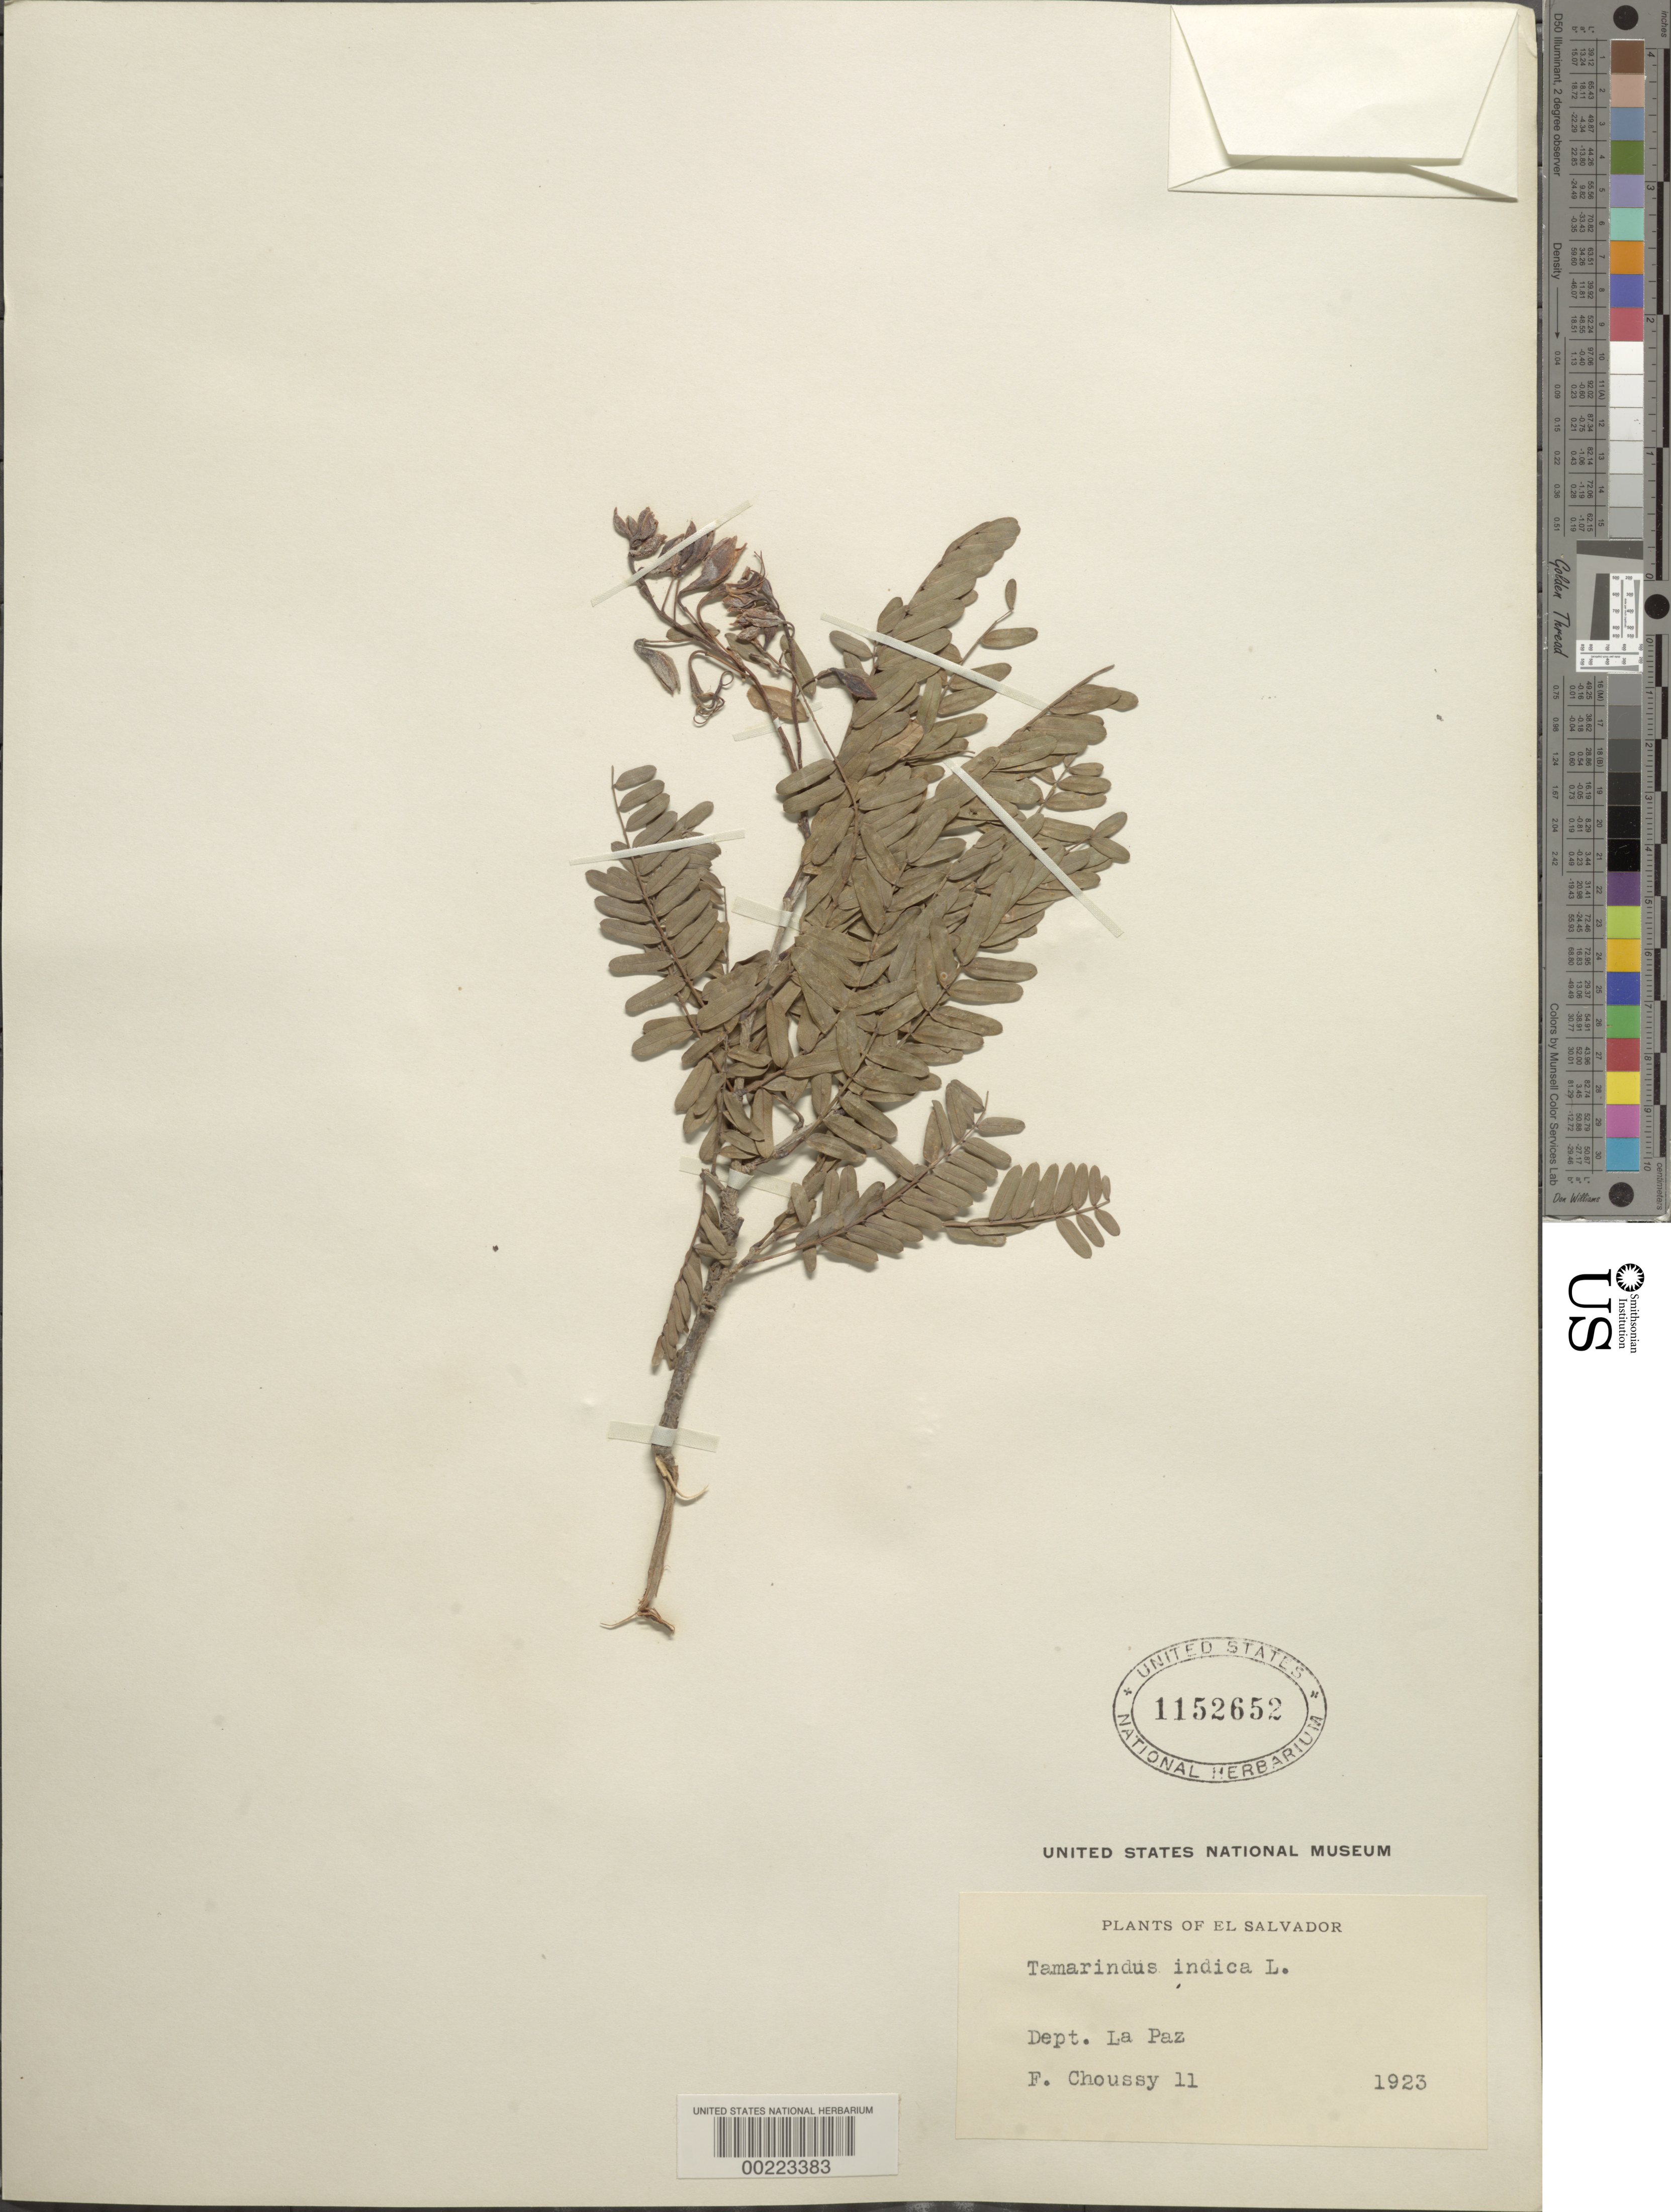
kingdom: Plantae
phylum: Tracheophyta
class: Magnoliopsida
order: Fabales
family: Fabaceae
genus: Tamarindus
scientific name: Tamarindus indica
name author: L.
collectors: F. Choussy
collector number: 11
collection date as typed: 1923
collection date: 1923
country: El Salvador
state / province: La Paz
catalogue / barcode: US 1152652